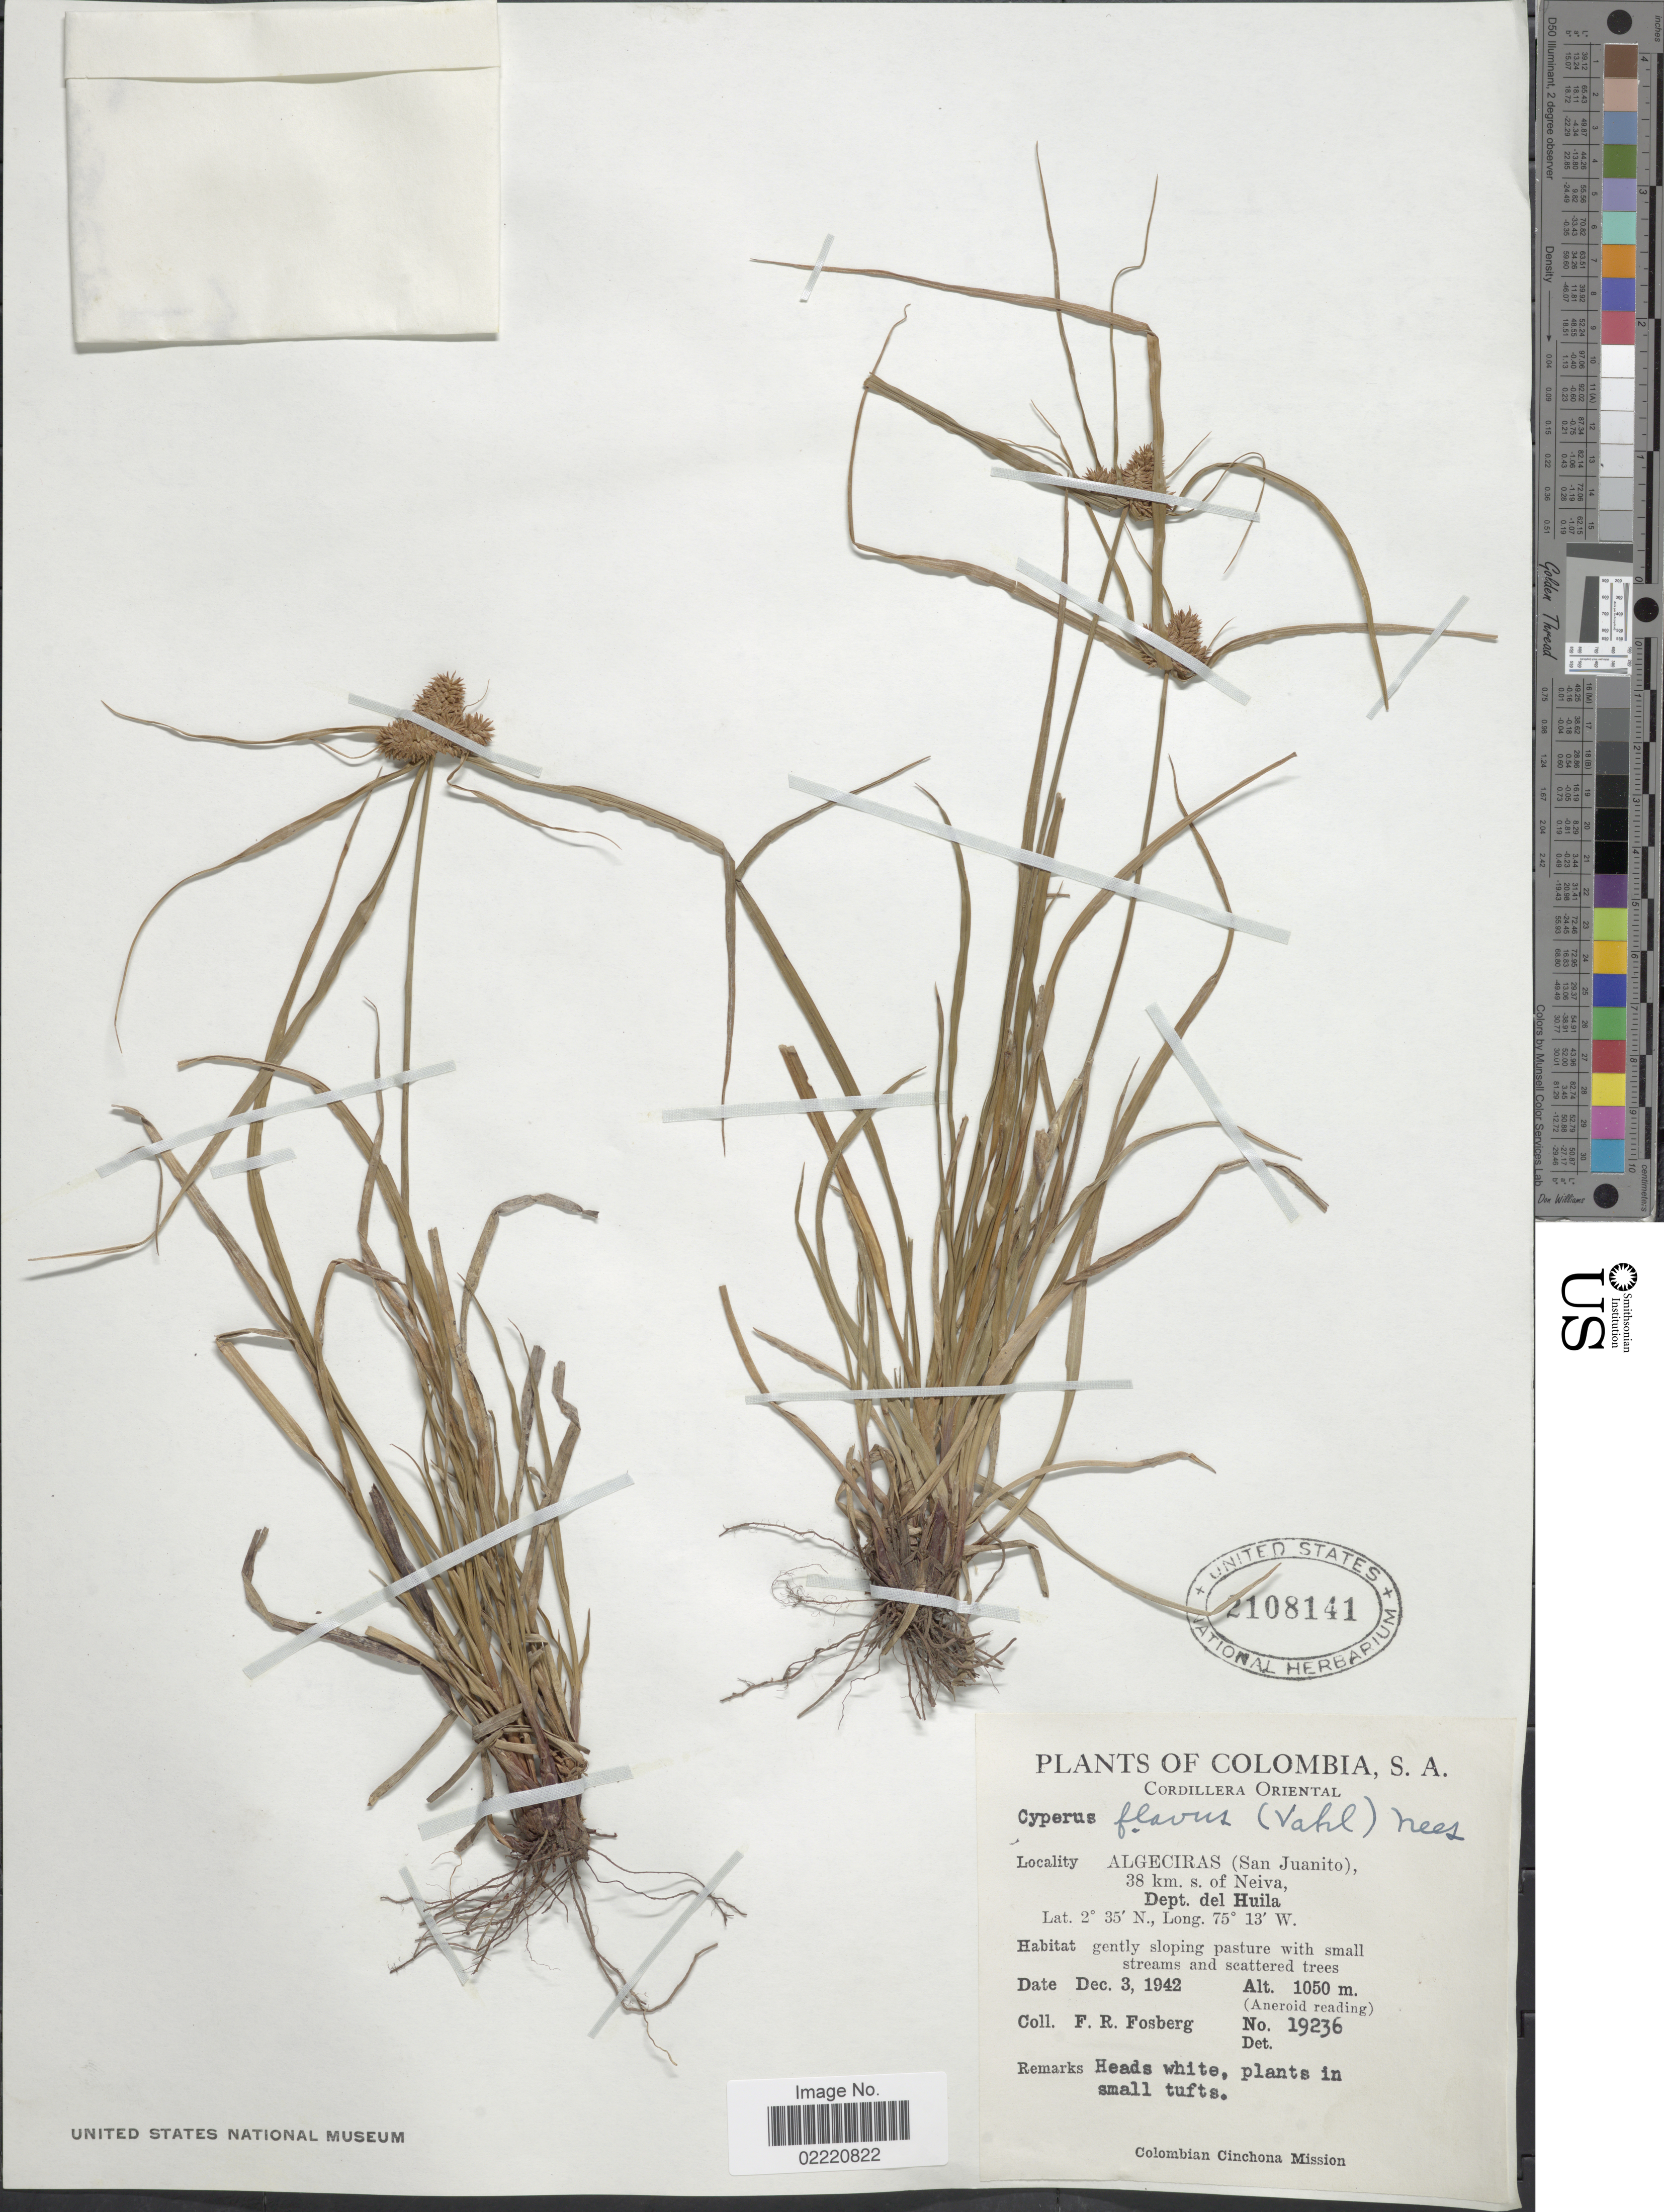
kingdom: Plantae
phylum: Tracheophyta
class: Liliopsida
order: Poales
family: Cyperaceae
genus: Cyperus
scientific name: Cyperus aggregatus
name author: (Willd.) Endl.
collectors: F. R. Fosberg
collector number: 19236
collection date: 1942-12-03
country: Colombia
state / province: Huila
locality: Cordillera Oriental, Algeciras (San Juanito) 38 km. s. of Neiva, Dept. del Huila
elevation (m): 1050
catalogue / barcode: US 2108141